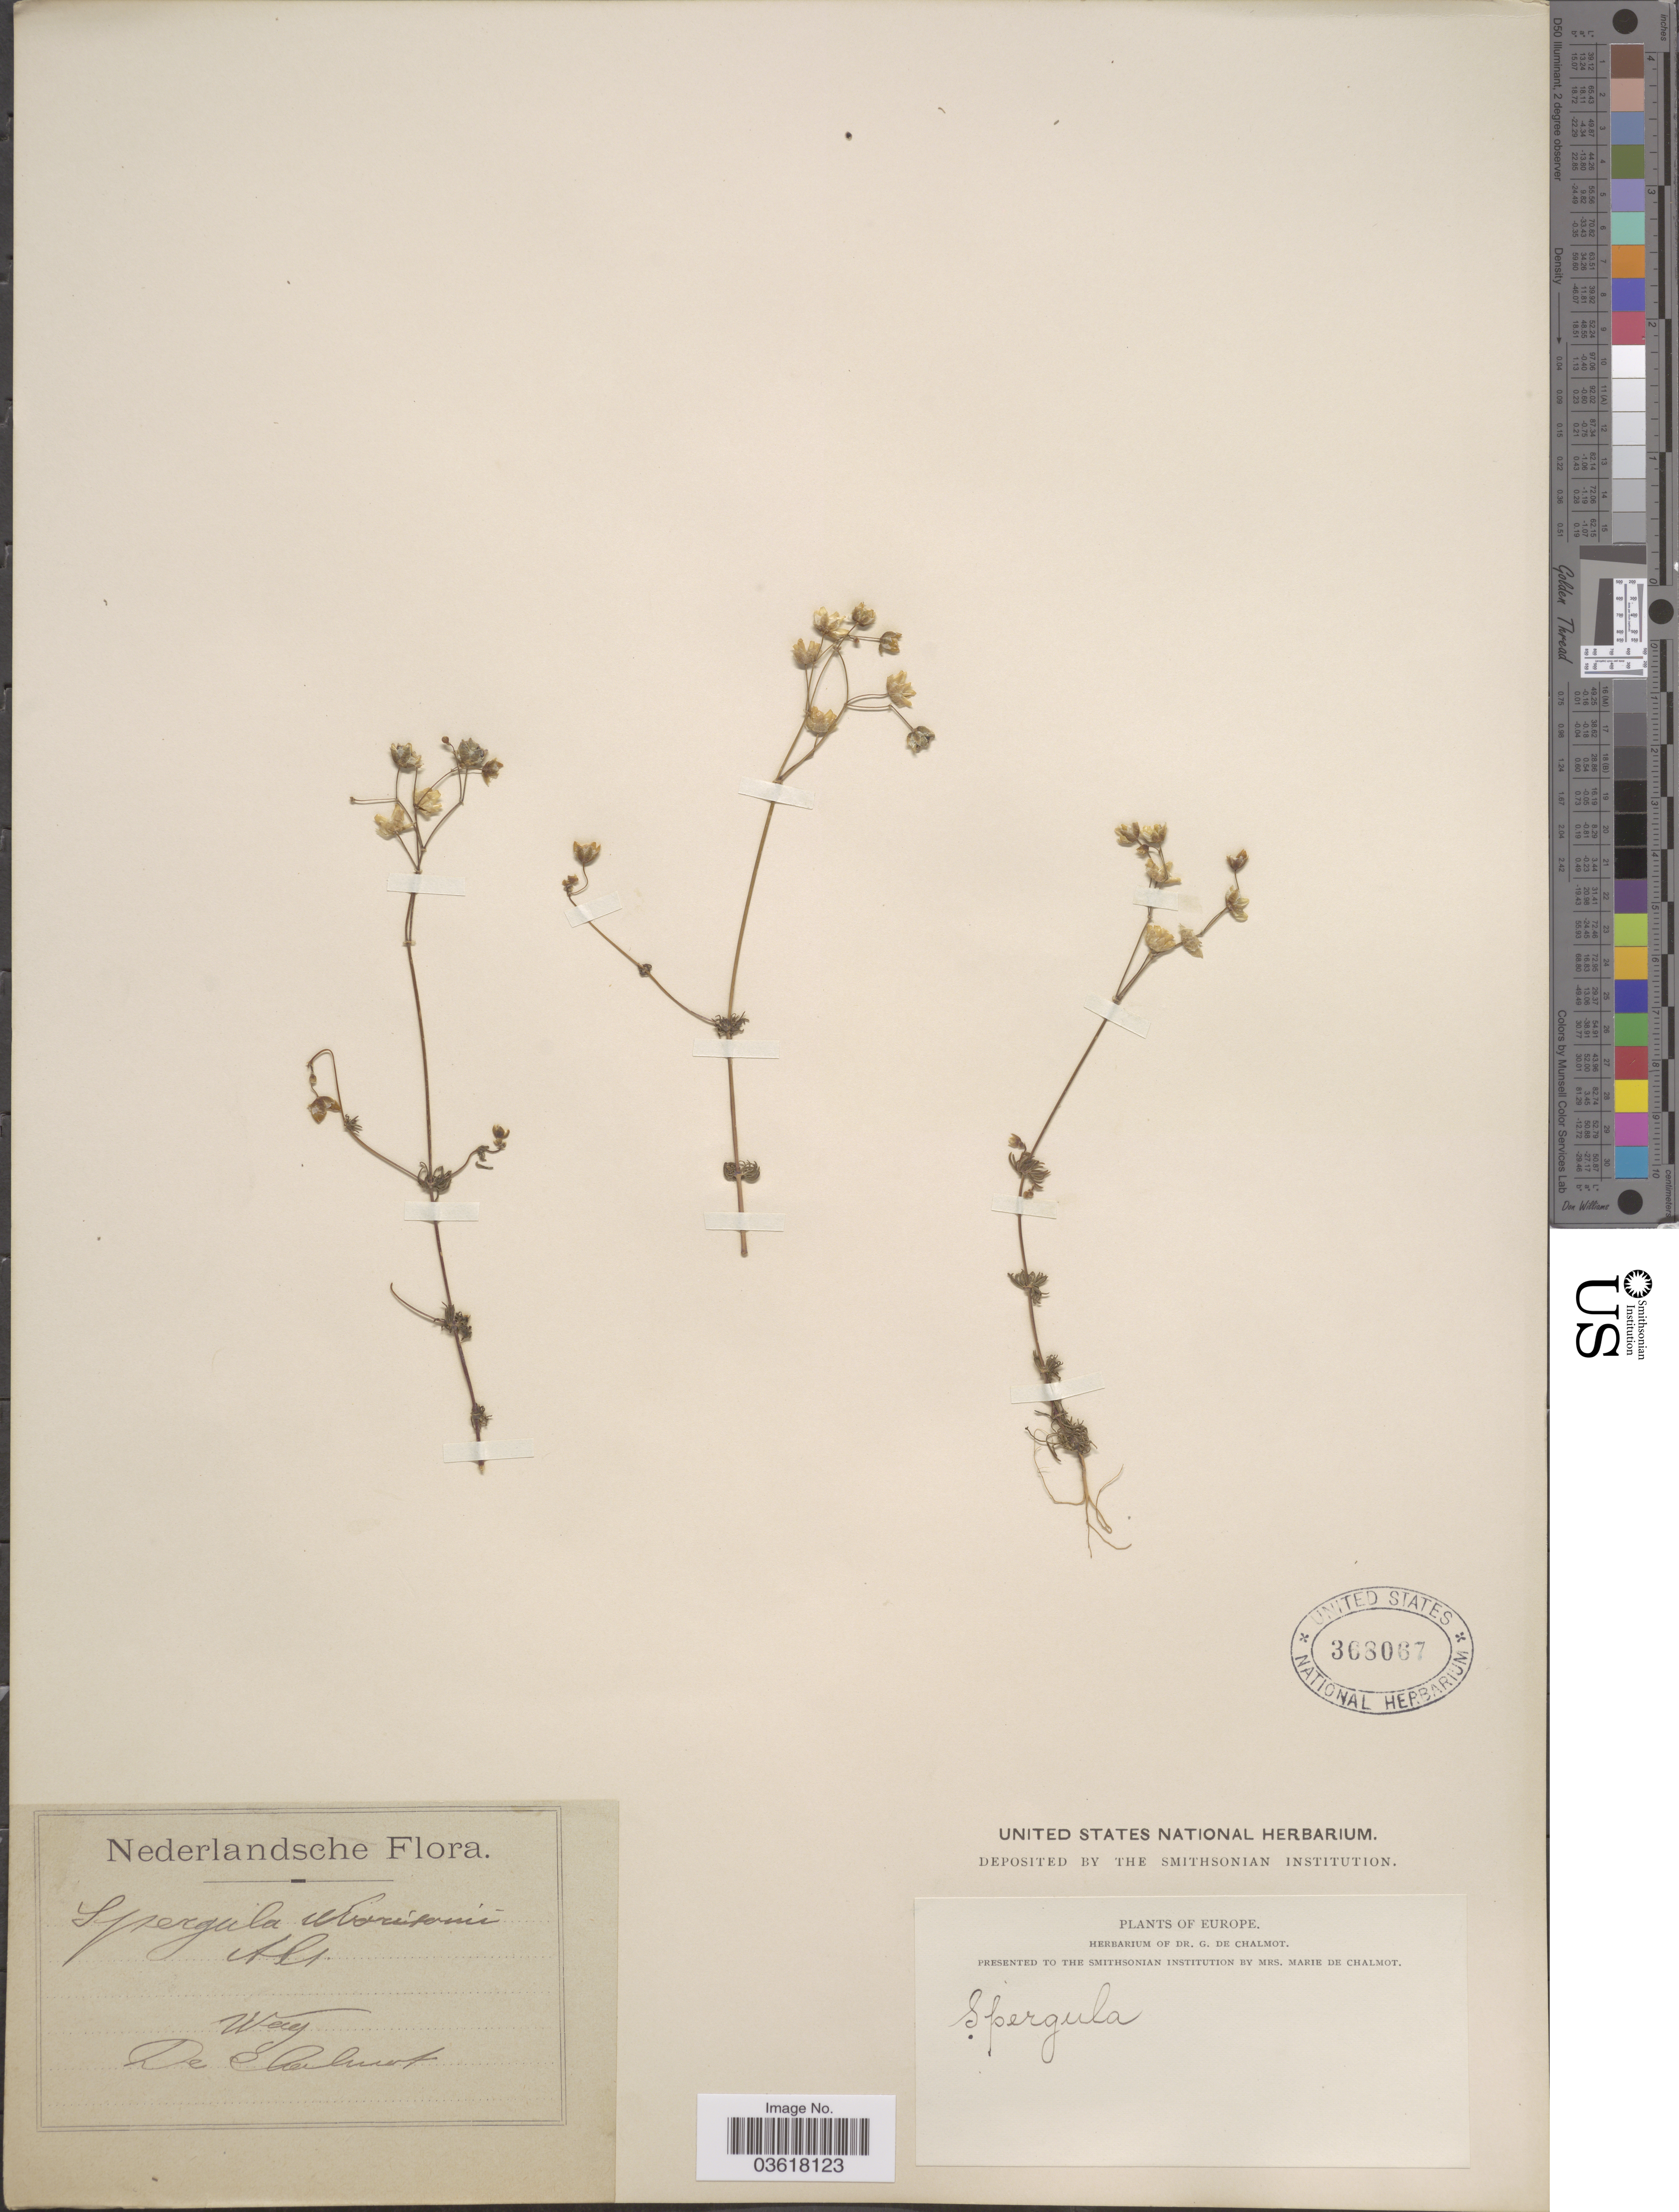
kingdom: Plantae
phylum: Tracheophyta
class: Magnoliopsida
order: Caryophyllales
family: Caryophyllaceae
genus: Spergula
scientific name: Spergula morisonii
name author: Boreau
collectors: G. de Chalmot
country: Netherlands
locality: Wag.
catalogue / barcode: US 368067